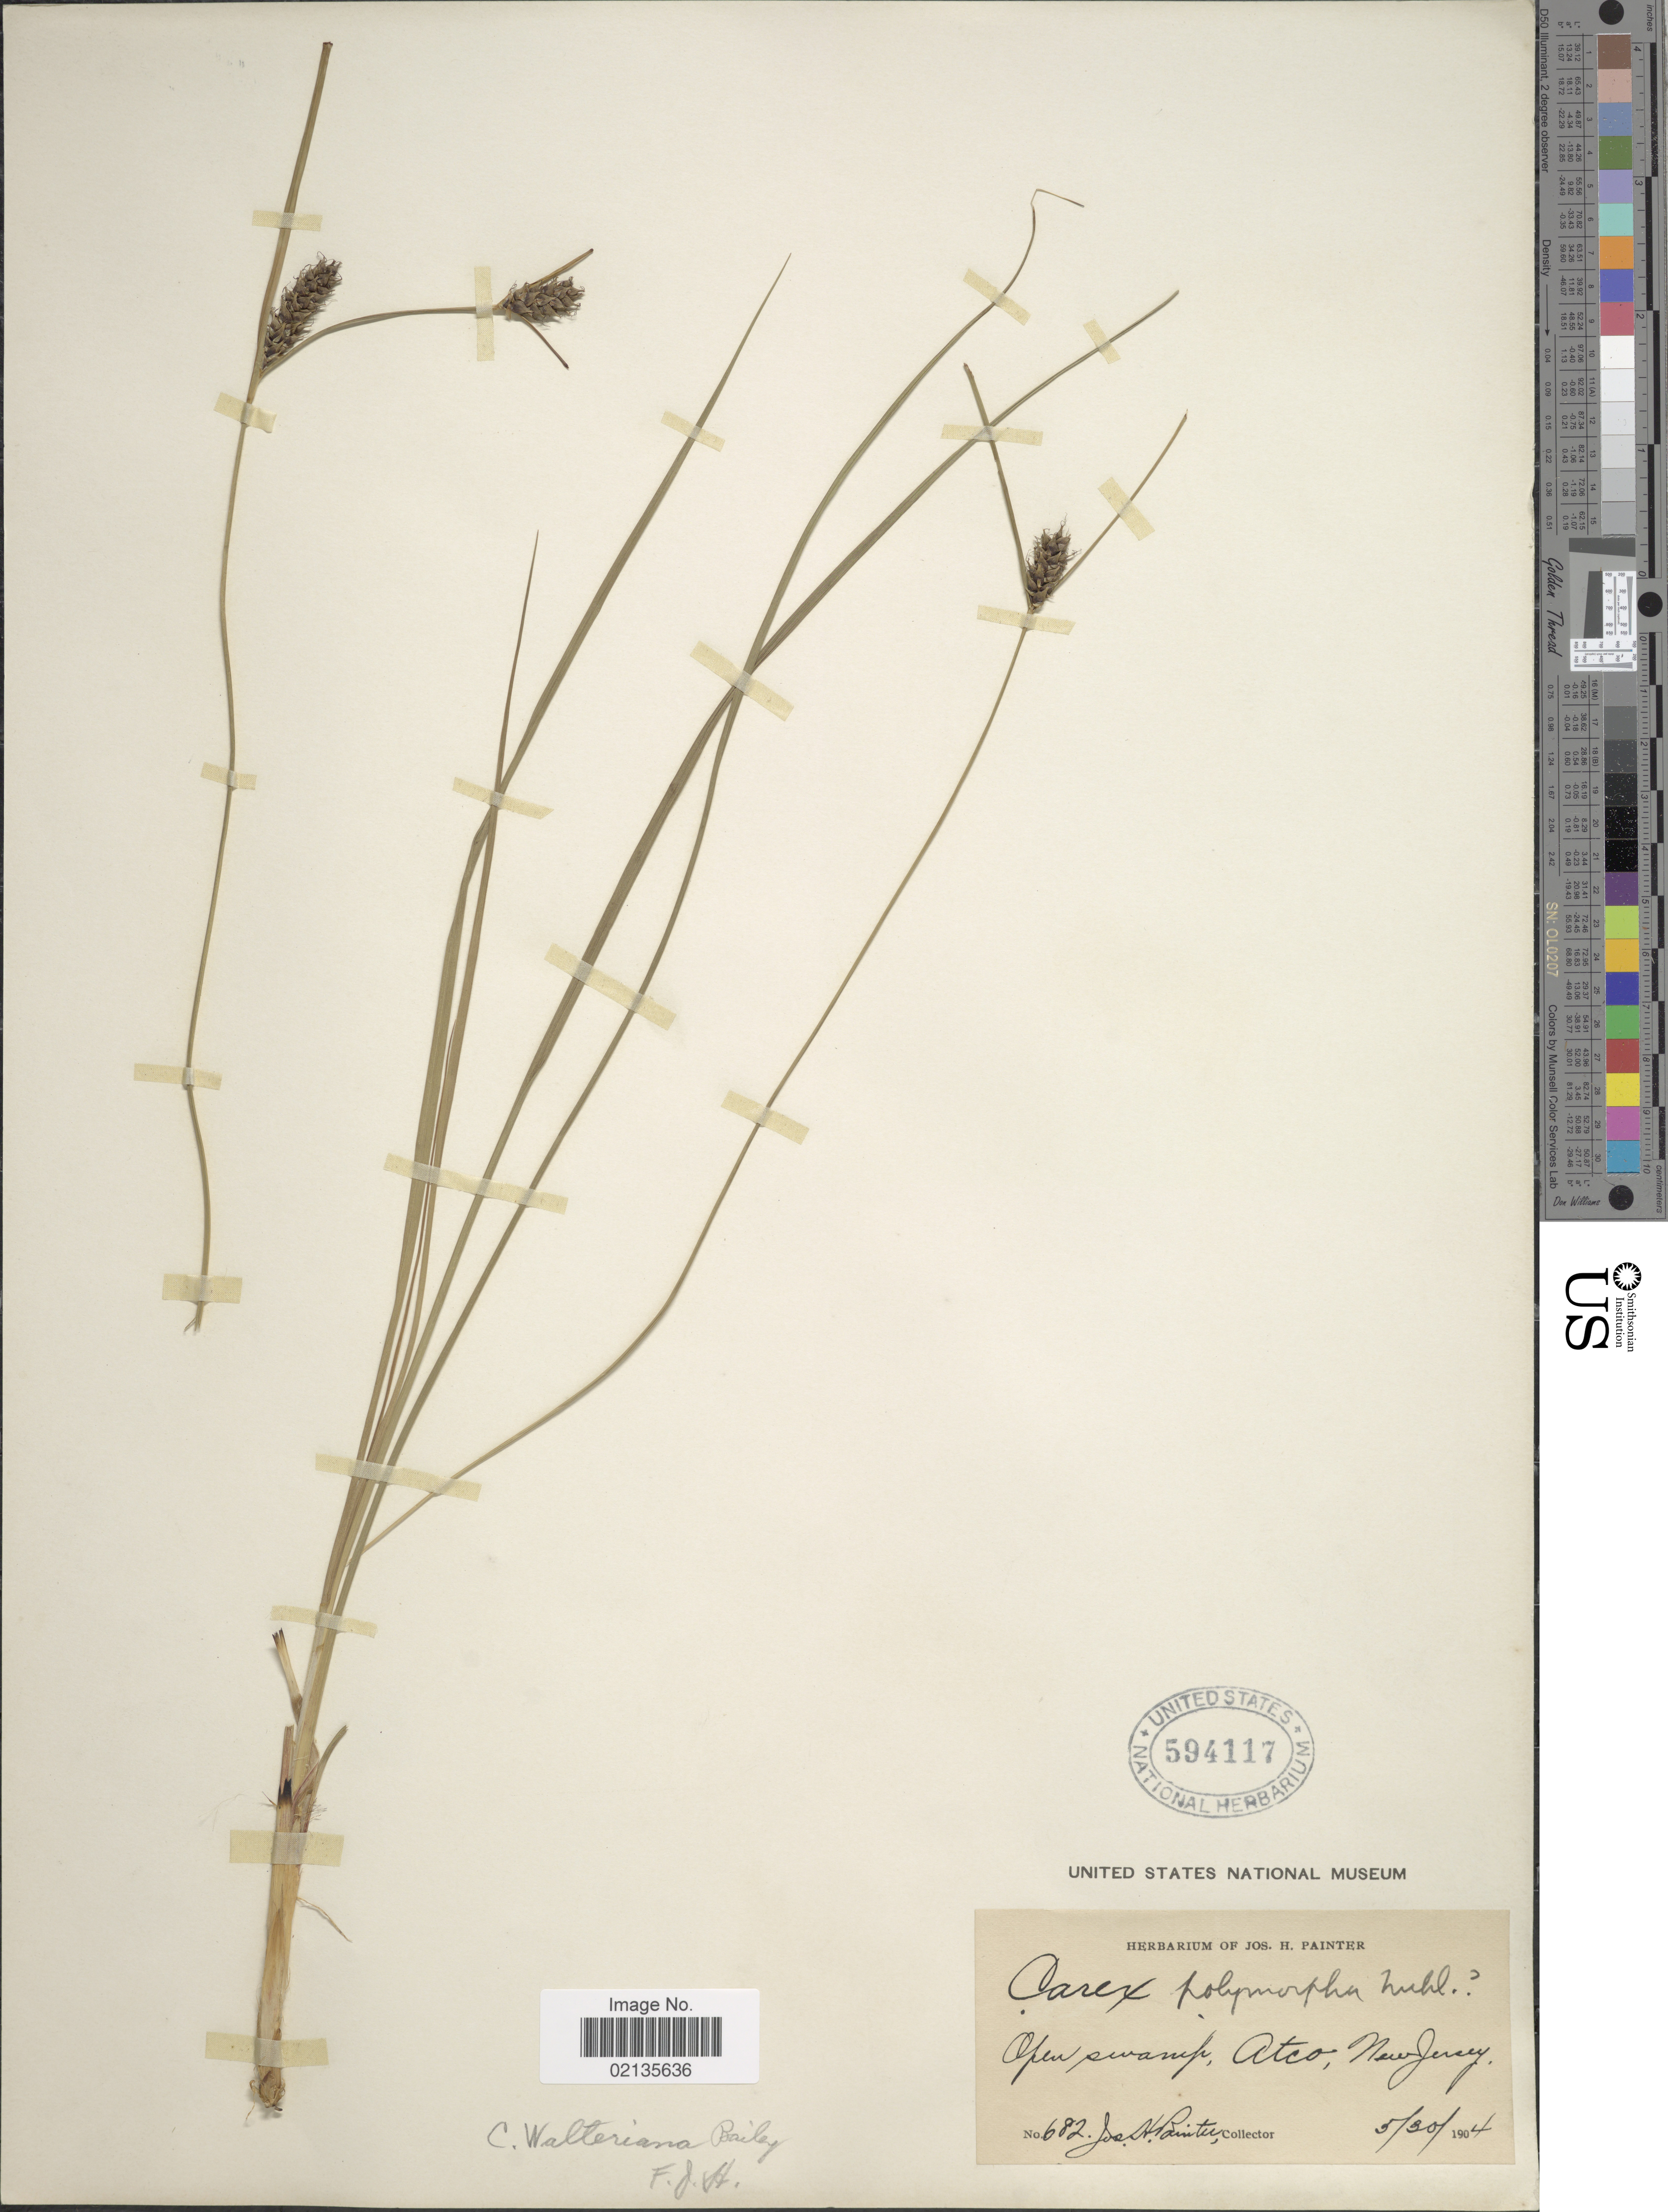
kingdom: Plantae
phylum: Tracheophyta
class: Liliopsida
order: Poales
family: Cyperaceae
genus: Carex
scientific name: Carex striata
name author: Michx.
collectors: J. H. Painter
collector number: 682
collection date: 1904-05-30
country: United States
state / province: New Jersey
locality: Open swamp, Atco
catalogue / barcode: US 594117